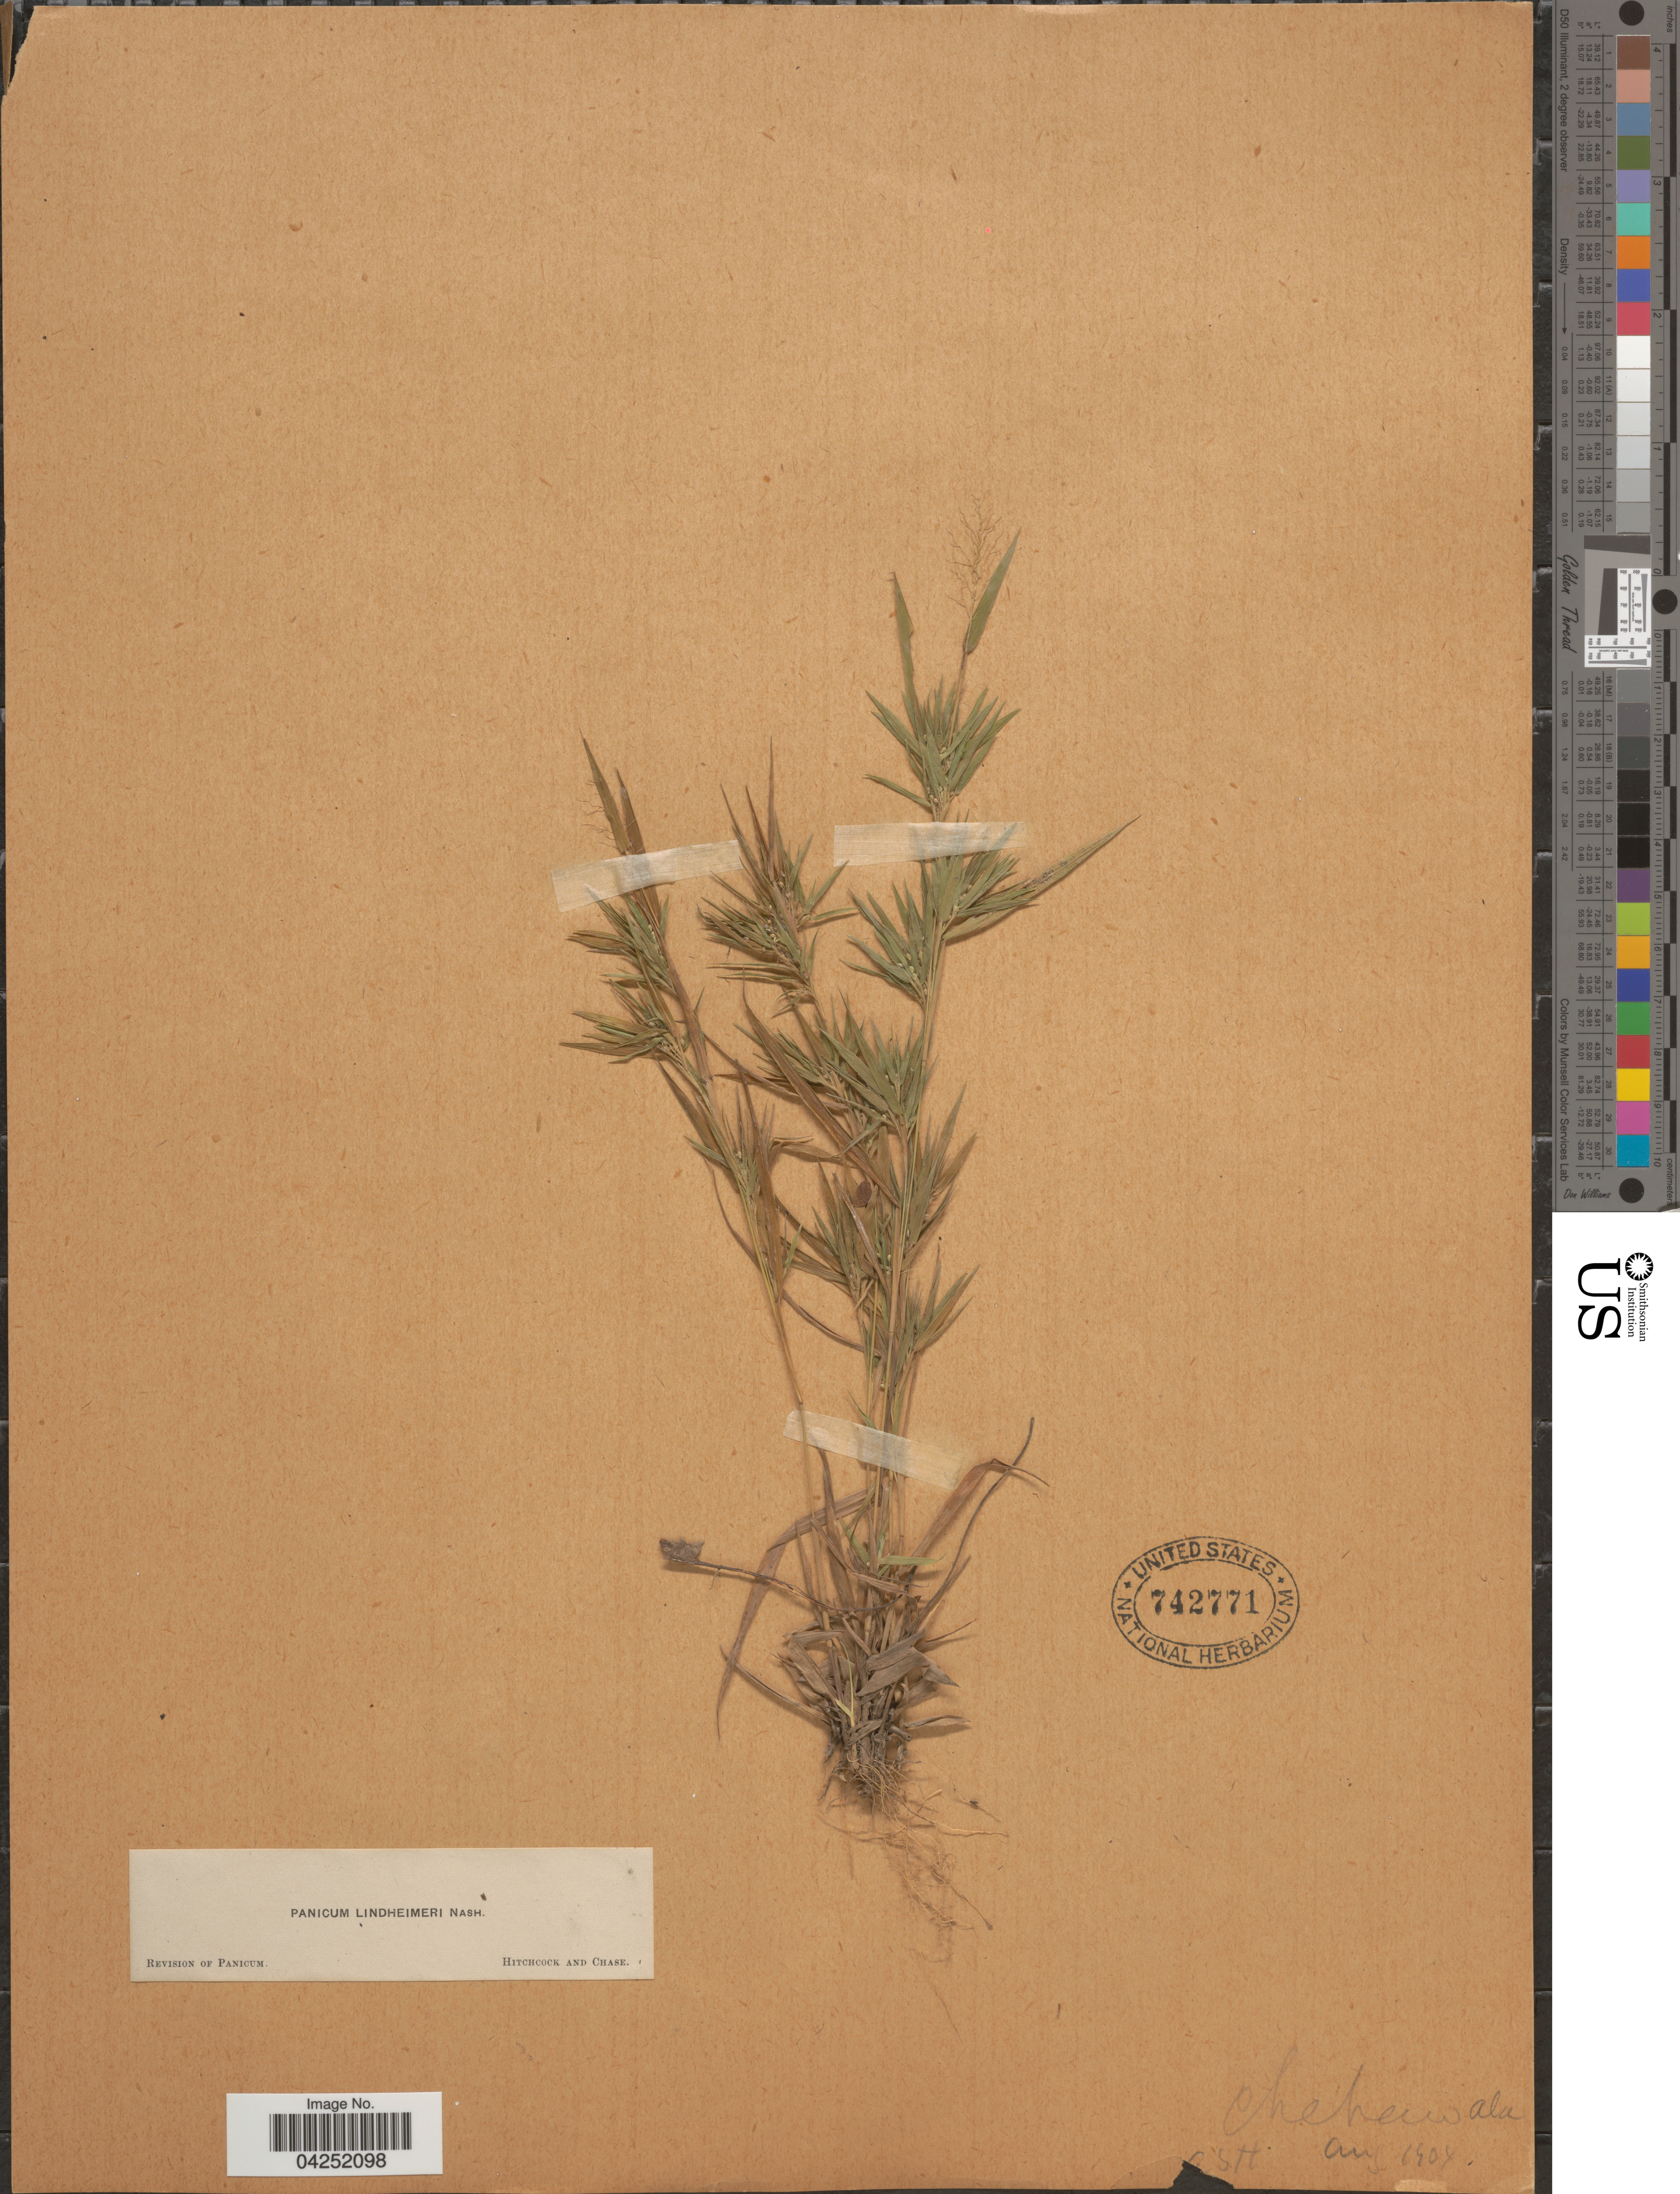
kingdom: Plantae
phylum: Tracheophyta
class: Liliopsida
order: Poales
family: Poaceae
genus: Dichanthelium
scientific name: Dichanthelium acuminatum var. lindheimeri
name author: (Nash) Gould & C.A. Clark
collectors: A. H.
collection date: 1904-08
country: United States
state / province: Alabama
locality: Chehaw.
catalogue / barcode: US 742771